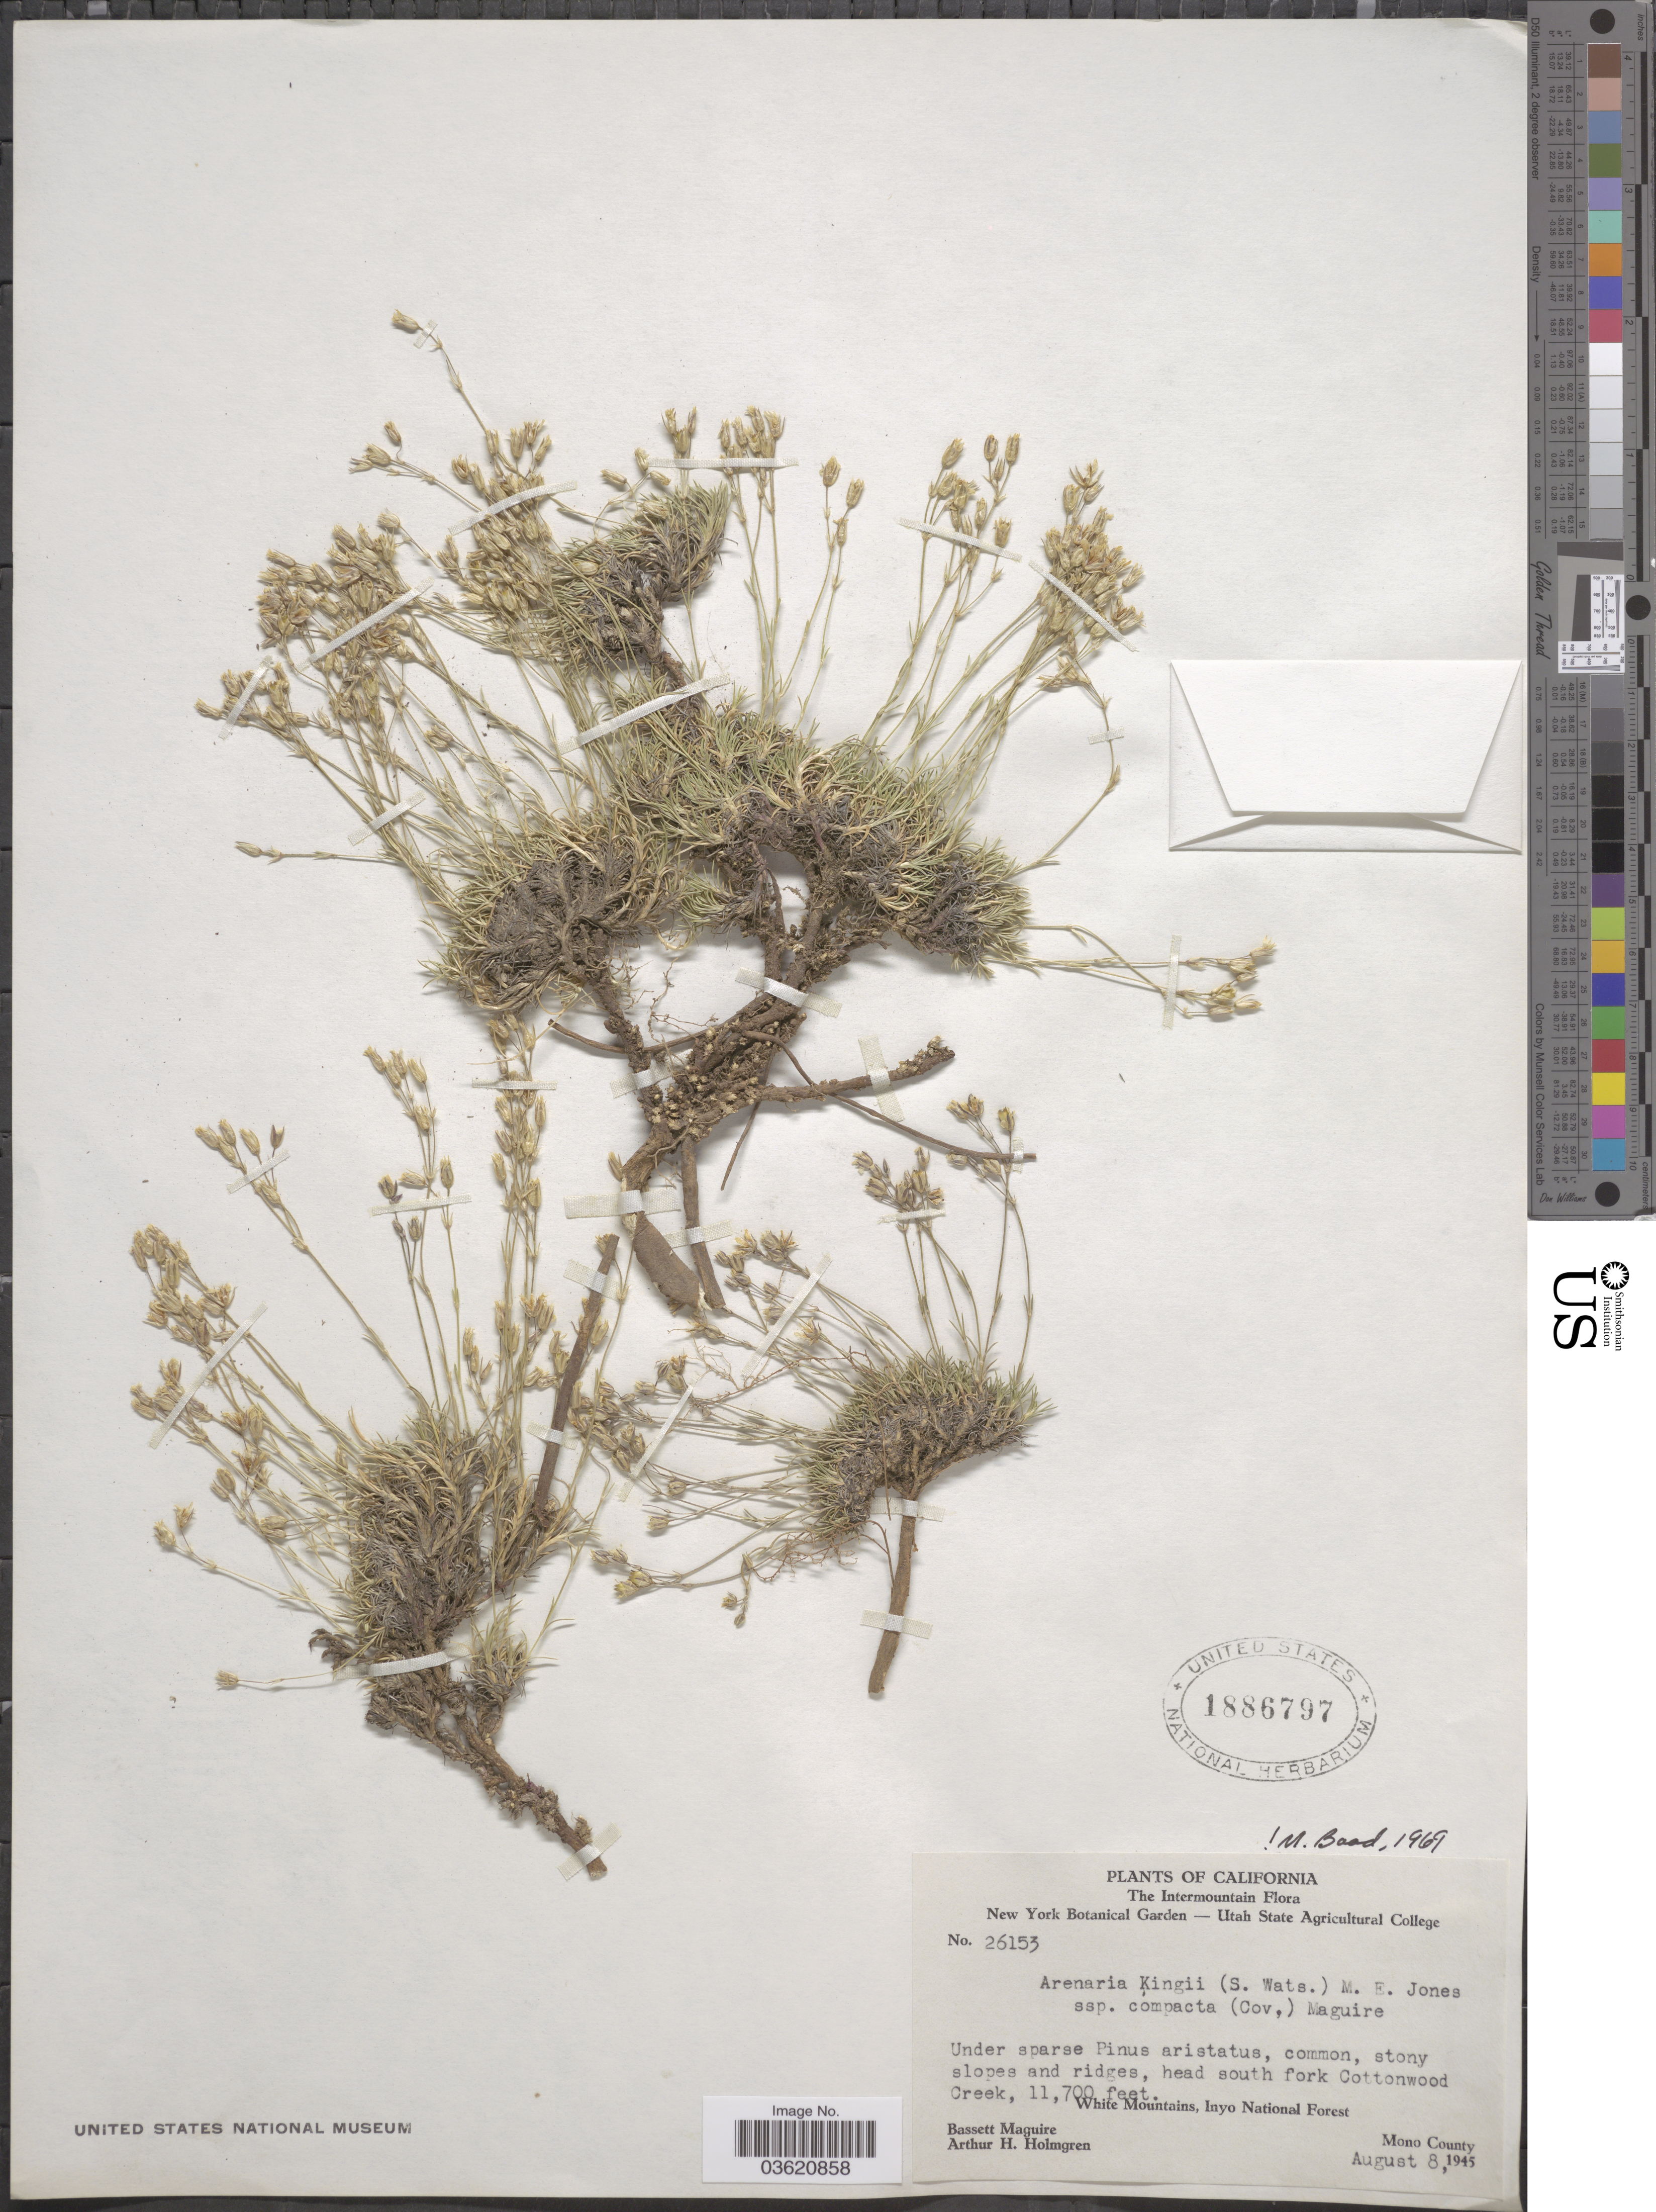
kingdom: Plantae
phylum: Tracheophyta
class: Magnoliopsida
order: Caryophyllales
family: Caryophyllaceae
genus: Eremogone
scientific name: Eremogone kingii var. compacta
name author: (Coville) N.H. Holmgren & P.K. Holmgren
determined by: U.S. National Herbarium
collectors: B. Maguire & A. H. Holmgren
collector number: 26153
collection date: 1945-08-08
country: United States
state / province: California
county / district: Mono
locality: The Intermountain. Head south fork Cottonwood Creek, White Mountains, Inyo National Forest. Mono County.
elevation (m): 3566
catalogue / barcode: US 1886797